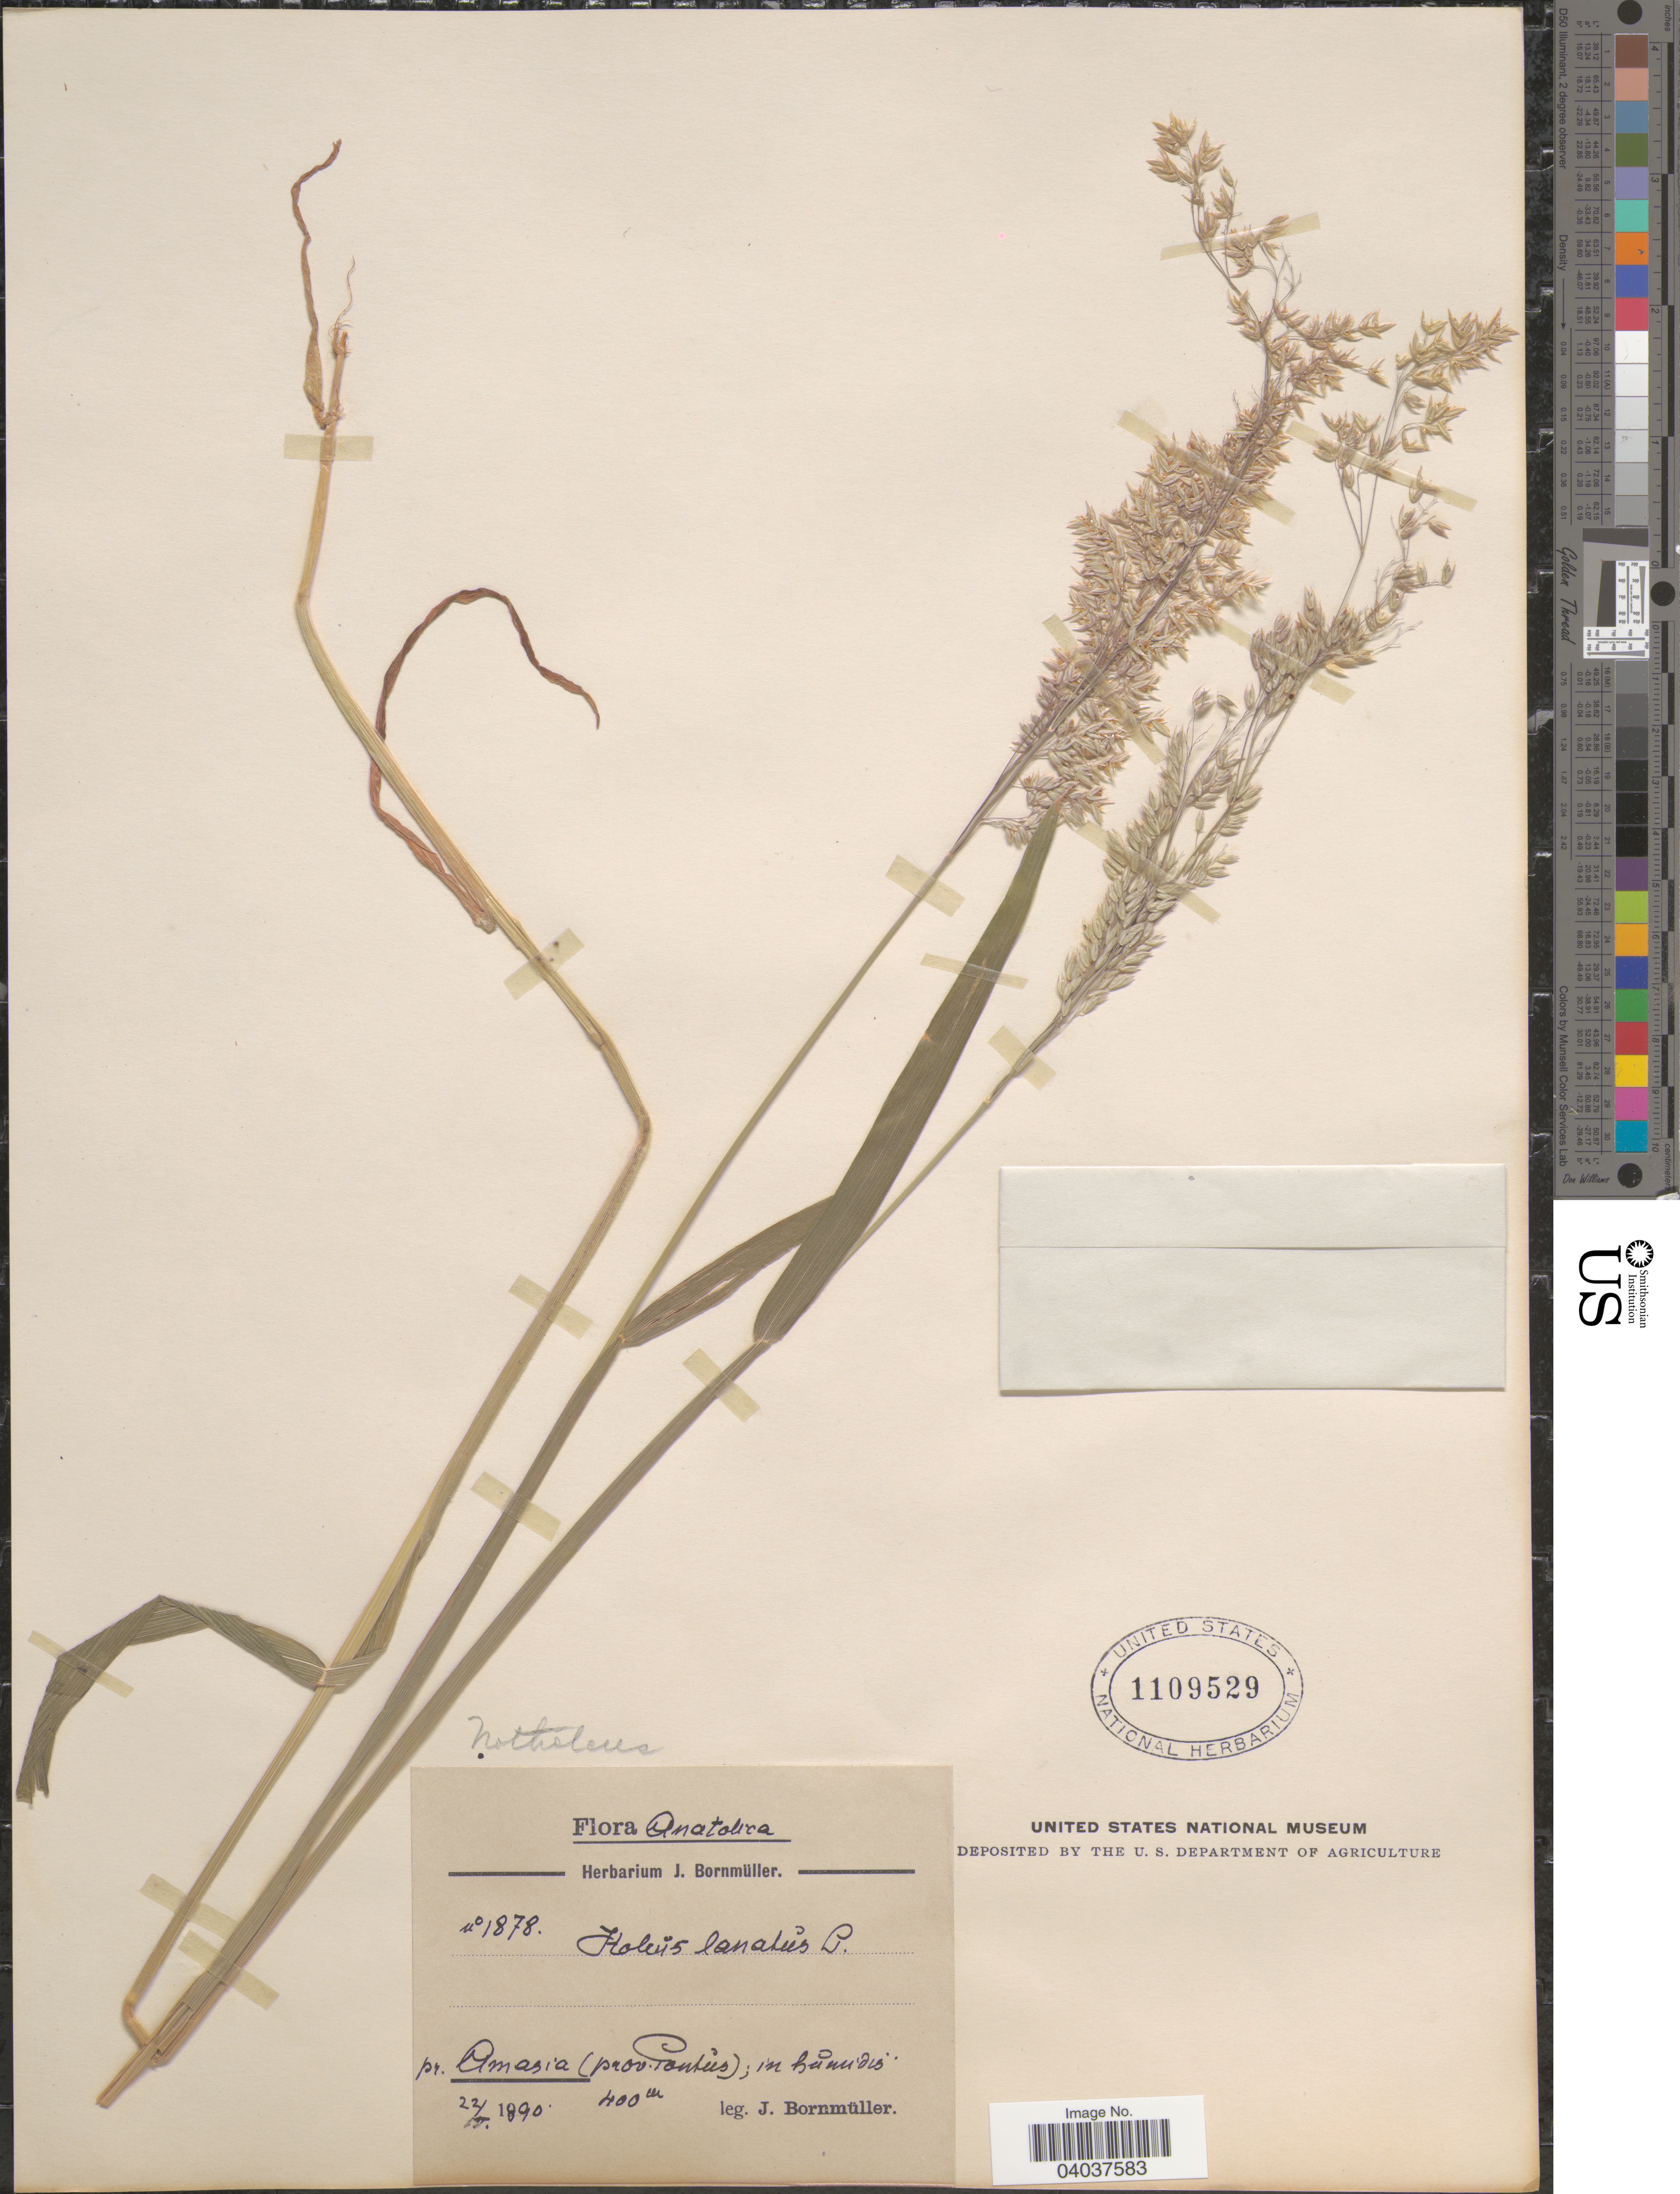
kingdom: Plantae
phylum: Tracheophyta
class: Liliopsida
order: Poales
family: Poaceae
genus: Holcus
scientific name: Holcus lanatus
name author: L.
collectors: J. Bornmüller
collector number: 1878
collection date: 1890-08-22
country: Turkey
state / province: Amasya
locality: Anatolica. Pr. Amasia (prov. Pontus); in humidis.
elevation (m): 400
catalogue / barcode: US 1109529